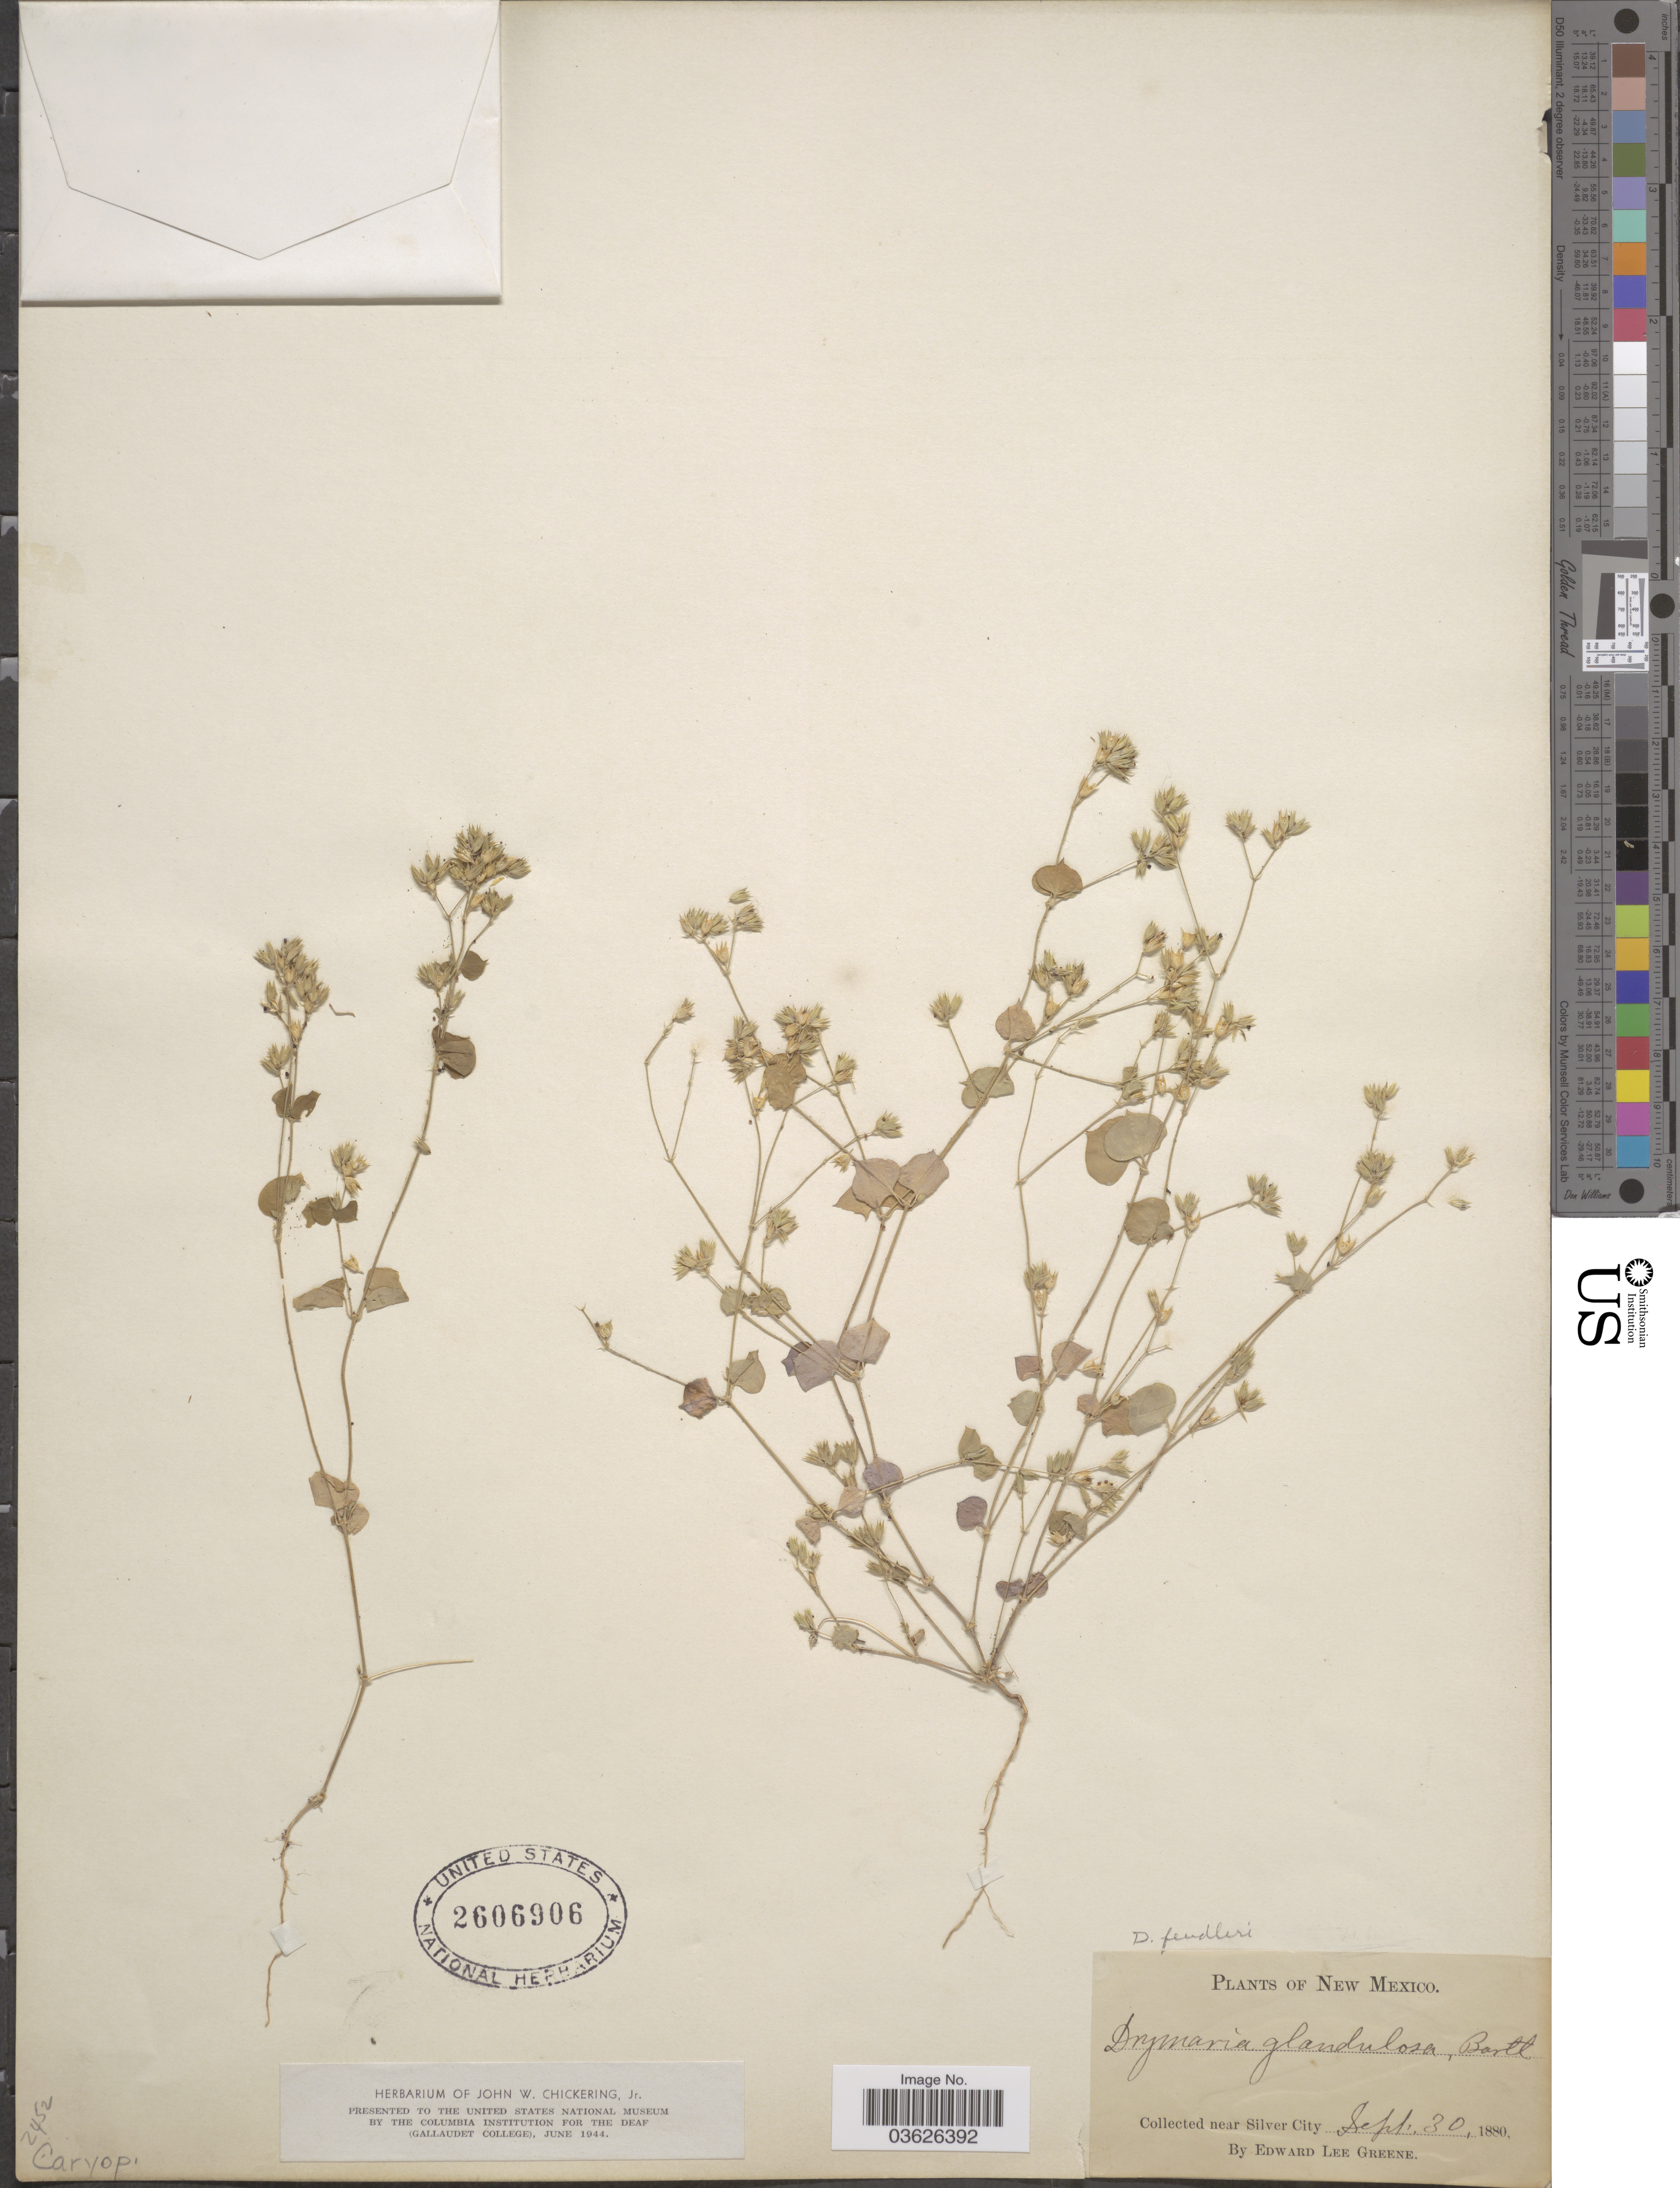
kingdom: Plantae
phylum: Tracheophyta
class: Magnoliopsida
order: Caryophyllales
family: Caryophyllaceae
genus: Drymaria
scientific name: Drymaria fendleri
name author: S. Watson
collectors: E. L. Greene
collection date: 1880-09-30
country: United States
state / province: New Mexico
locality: Near Silver City.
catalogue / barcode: US 2606906